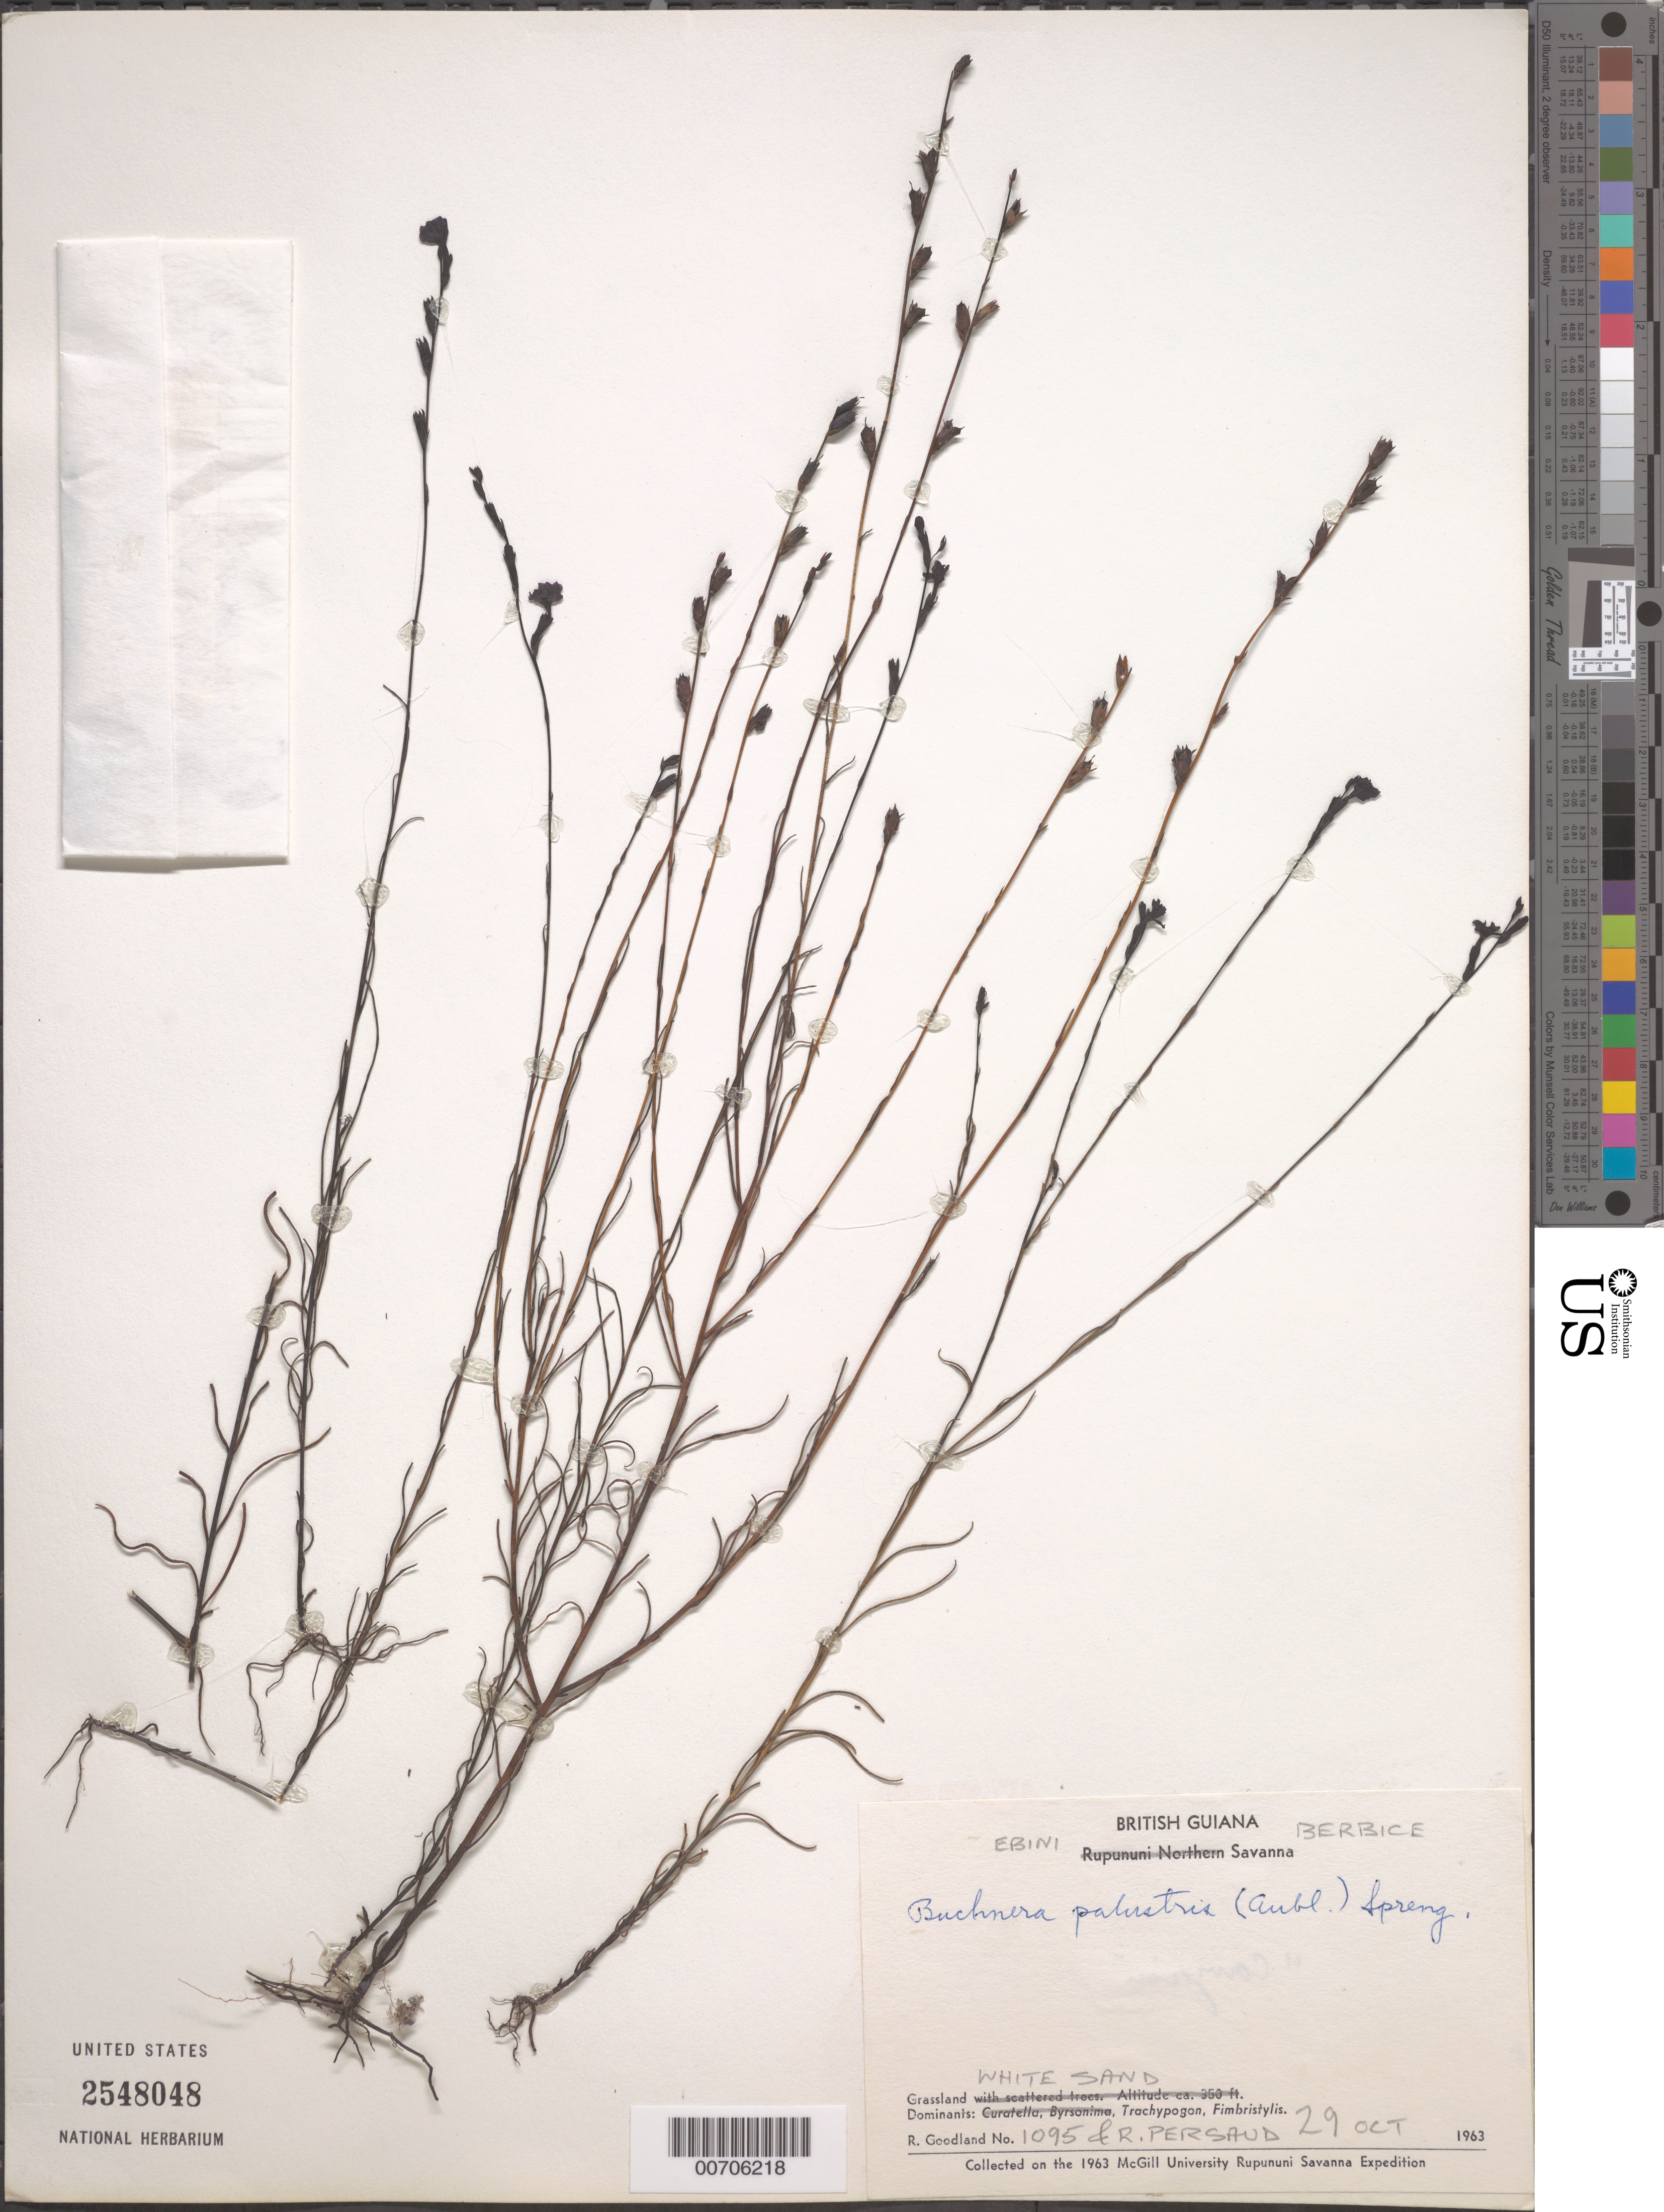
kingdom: Plantae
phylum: Tracheophyta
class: Magnoliopsida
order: Lamiales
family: Orobanchaceae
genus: Buchnera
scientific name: Buchnera palustris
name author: (Aubl.) Spreng.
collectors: R. Goodland & R. Persaud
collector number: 1095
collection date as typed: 29-Oct-63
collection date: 1963-10-29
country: Guyana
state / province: U. Demerara-Berbice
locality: Ebini Savanna, Berbice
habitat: White sand grassland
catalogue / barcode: US 2548048